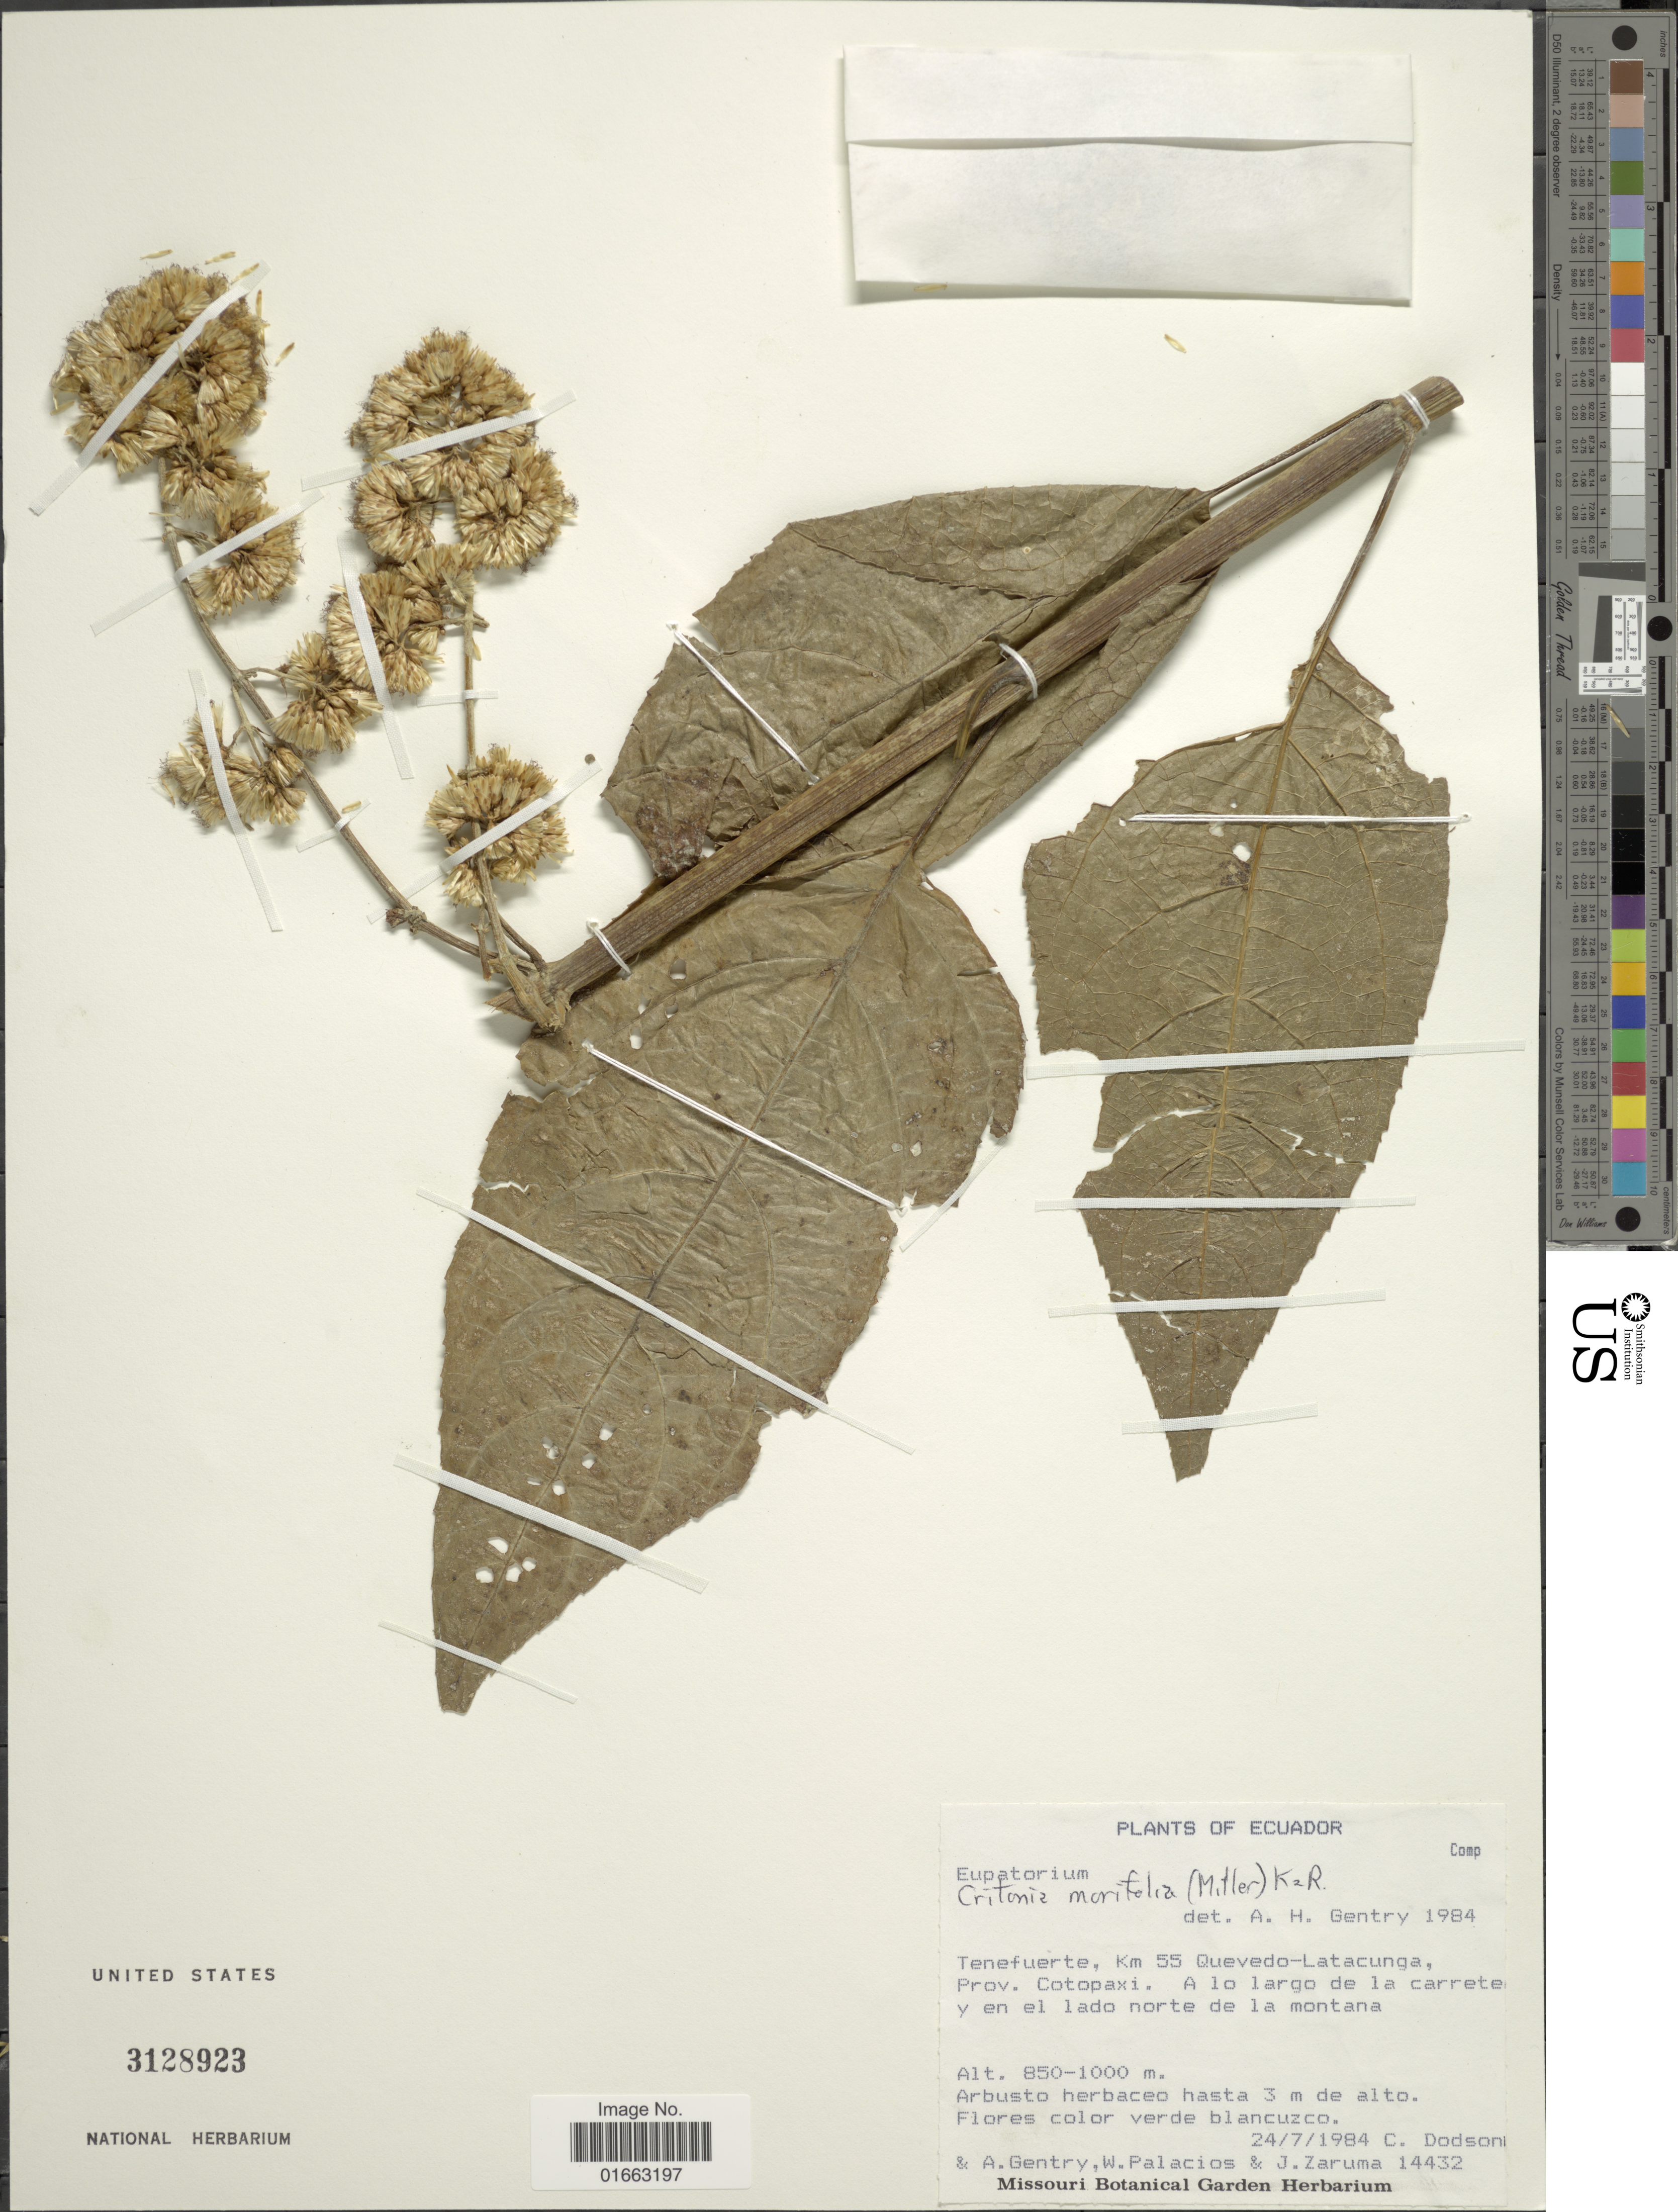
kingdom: Plantae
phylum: Tracheophyta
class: Magnoliopsida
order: Asterales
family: Asteraceae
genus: Critonia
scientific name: Critonia morifolia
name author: (Mill.) R.M. King & H. Rob.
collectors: C. Dodson, A. H. Gentry, W. Palacios & J. Zaruma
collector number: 14432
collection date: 1984-07-24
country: Ecuador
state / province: Cotopaxi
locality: Tenefuerte, Km 55 Quevedo-Latacunga, a lo largo de la carrete y en el lado norte de la montana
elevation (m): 850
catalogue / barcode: US 3128923